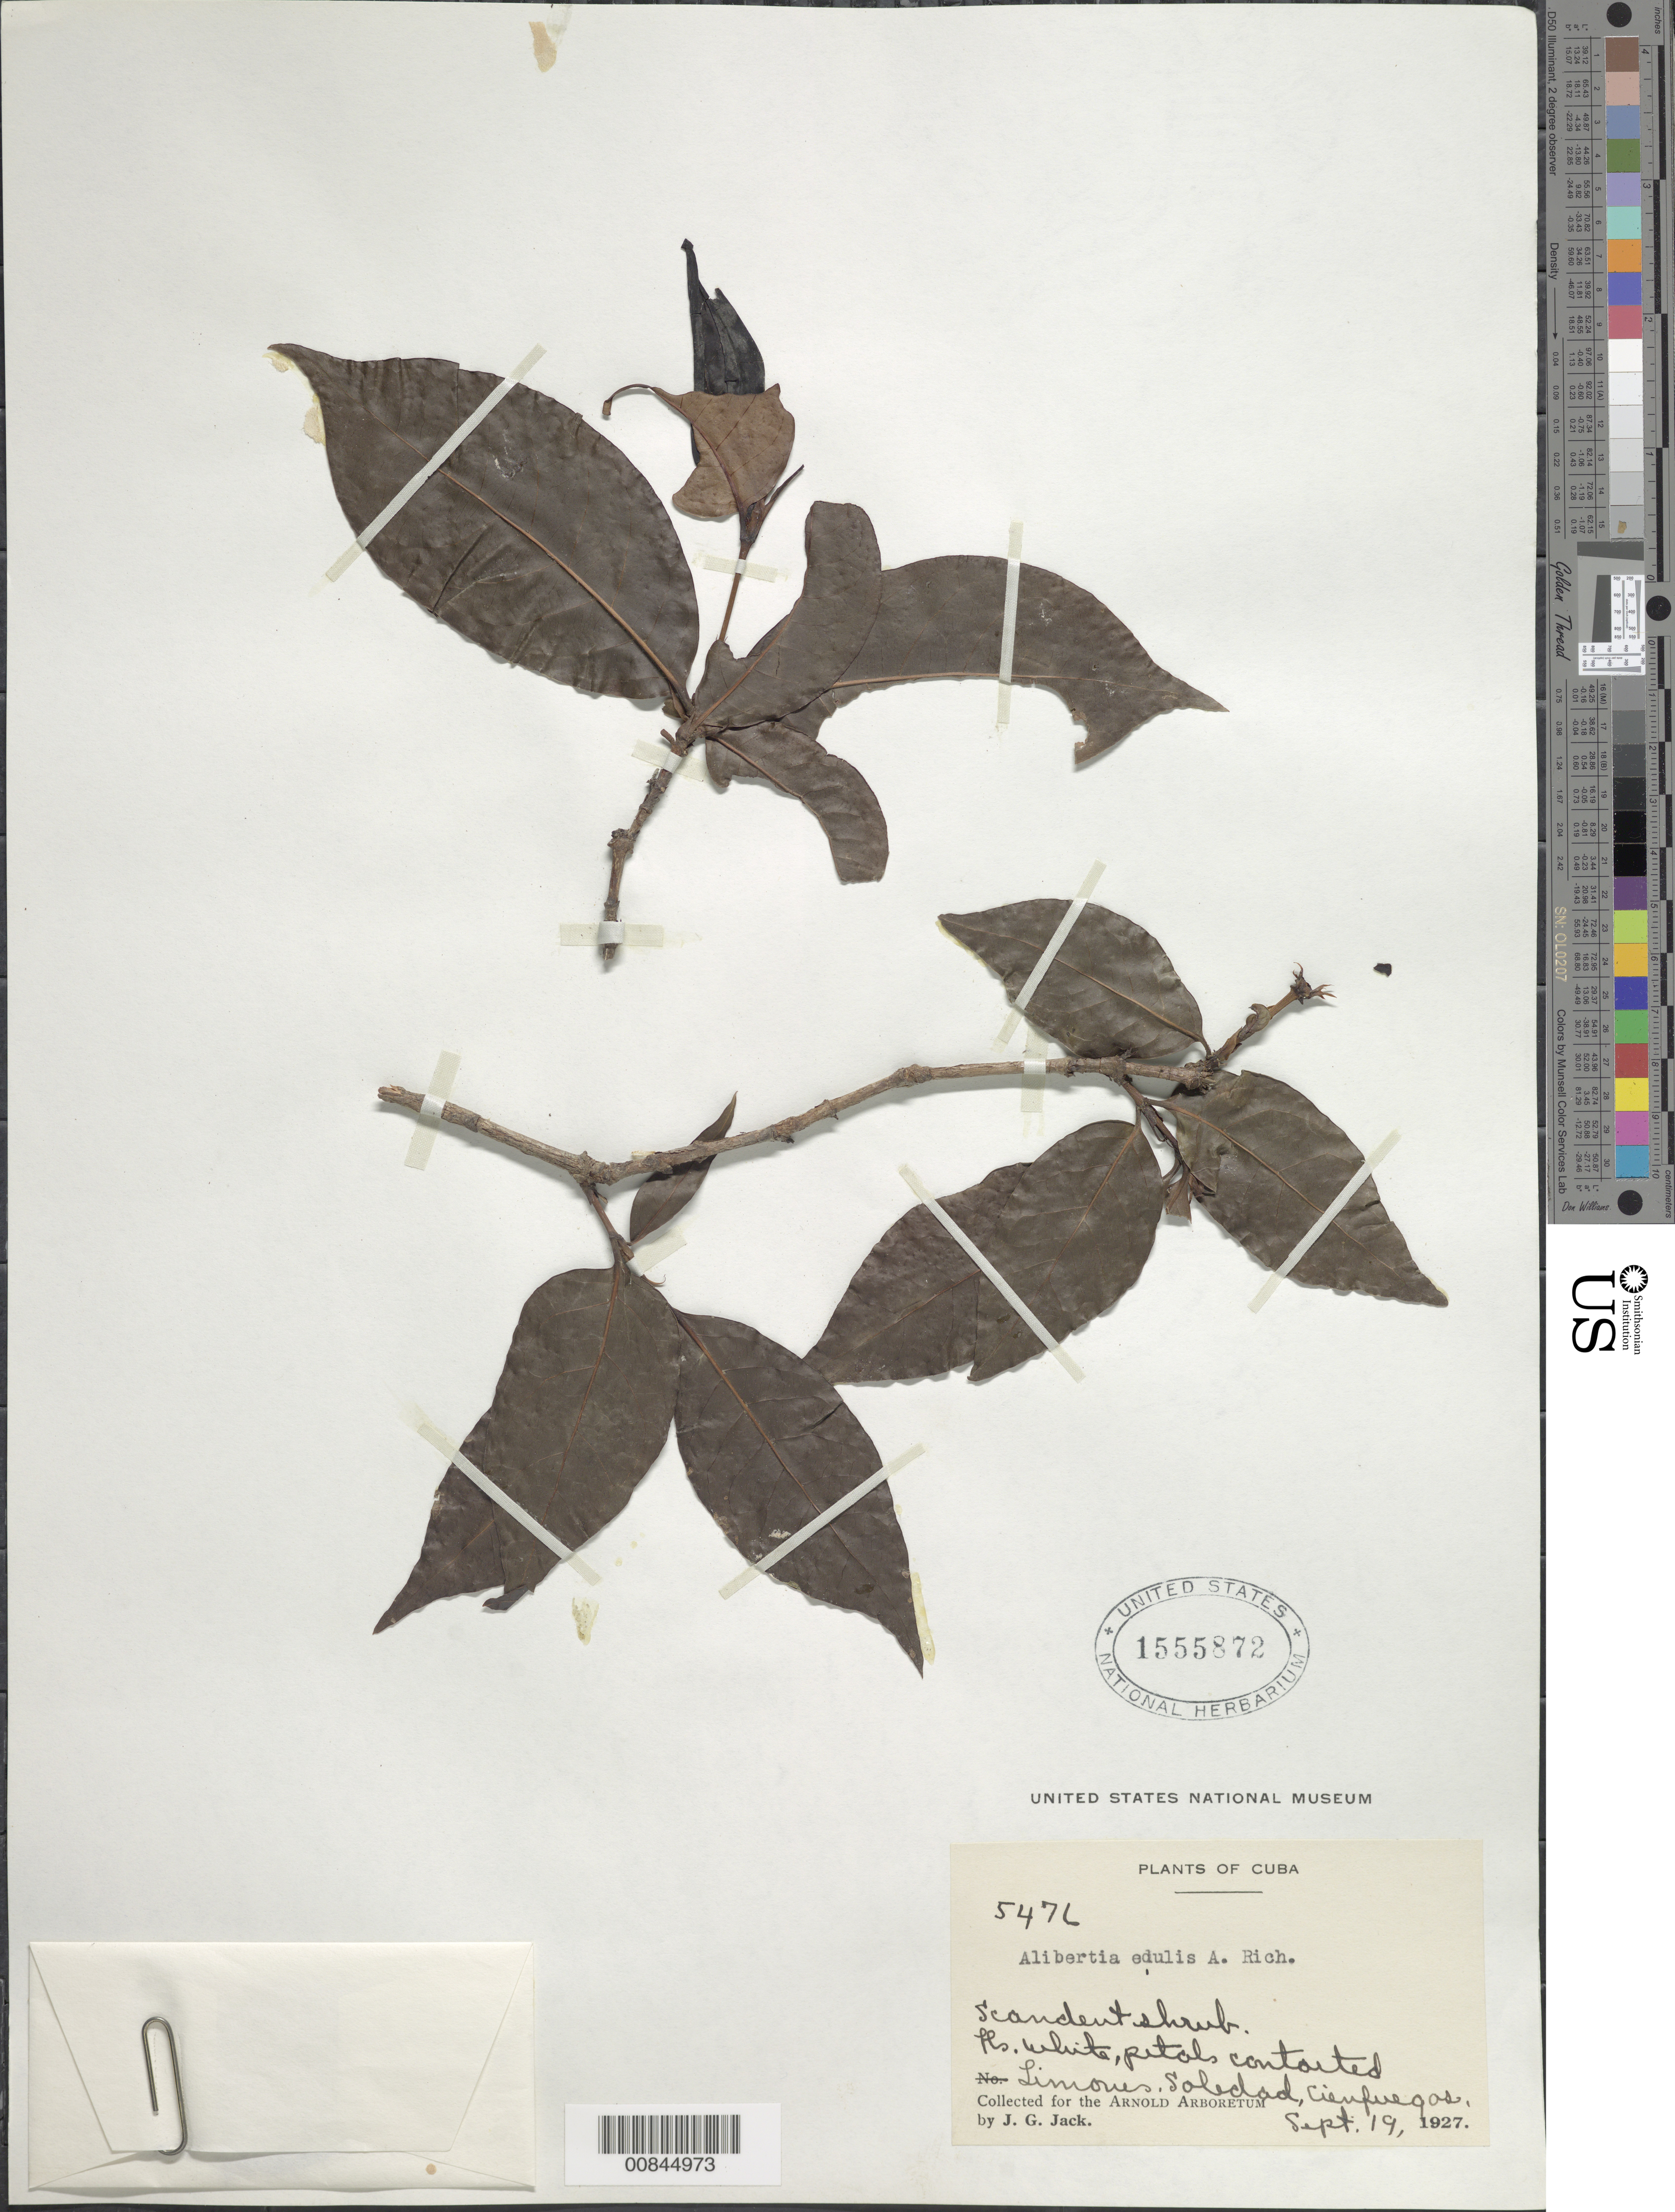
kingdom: Plantae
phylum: Tracheophyta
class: Magnoliopsida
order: Gentianales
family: Rubiaceae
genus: Alibertia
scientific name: Alibertia edulis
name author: (Rich.) A. Rich. ex DC.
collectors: J. G. Jack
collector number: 5476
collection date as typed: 19 Sep 1927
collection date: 1927-09-19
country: Cuba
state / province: Las Villas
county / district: Cienfuegos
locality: Limones, Soledad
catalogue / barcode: US 1555872